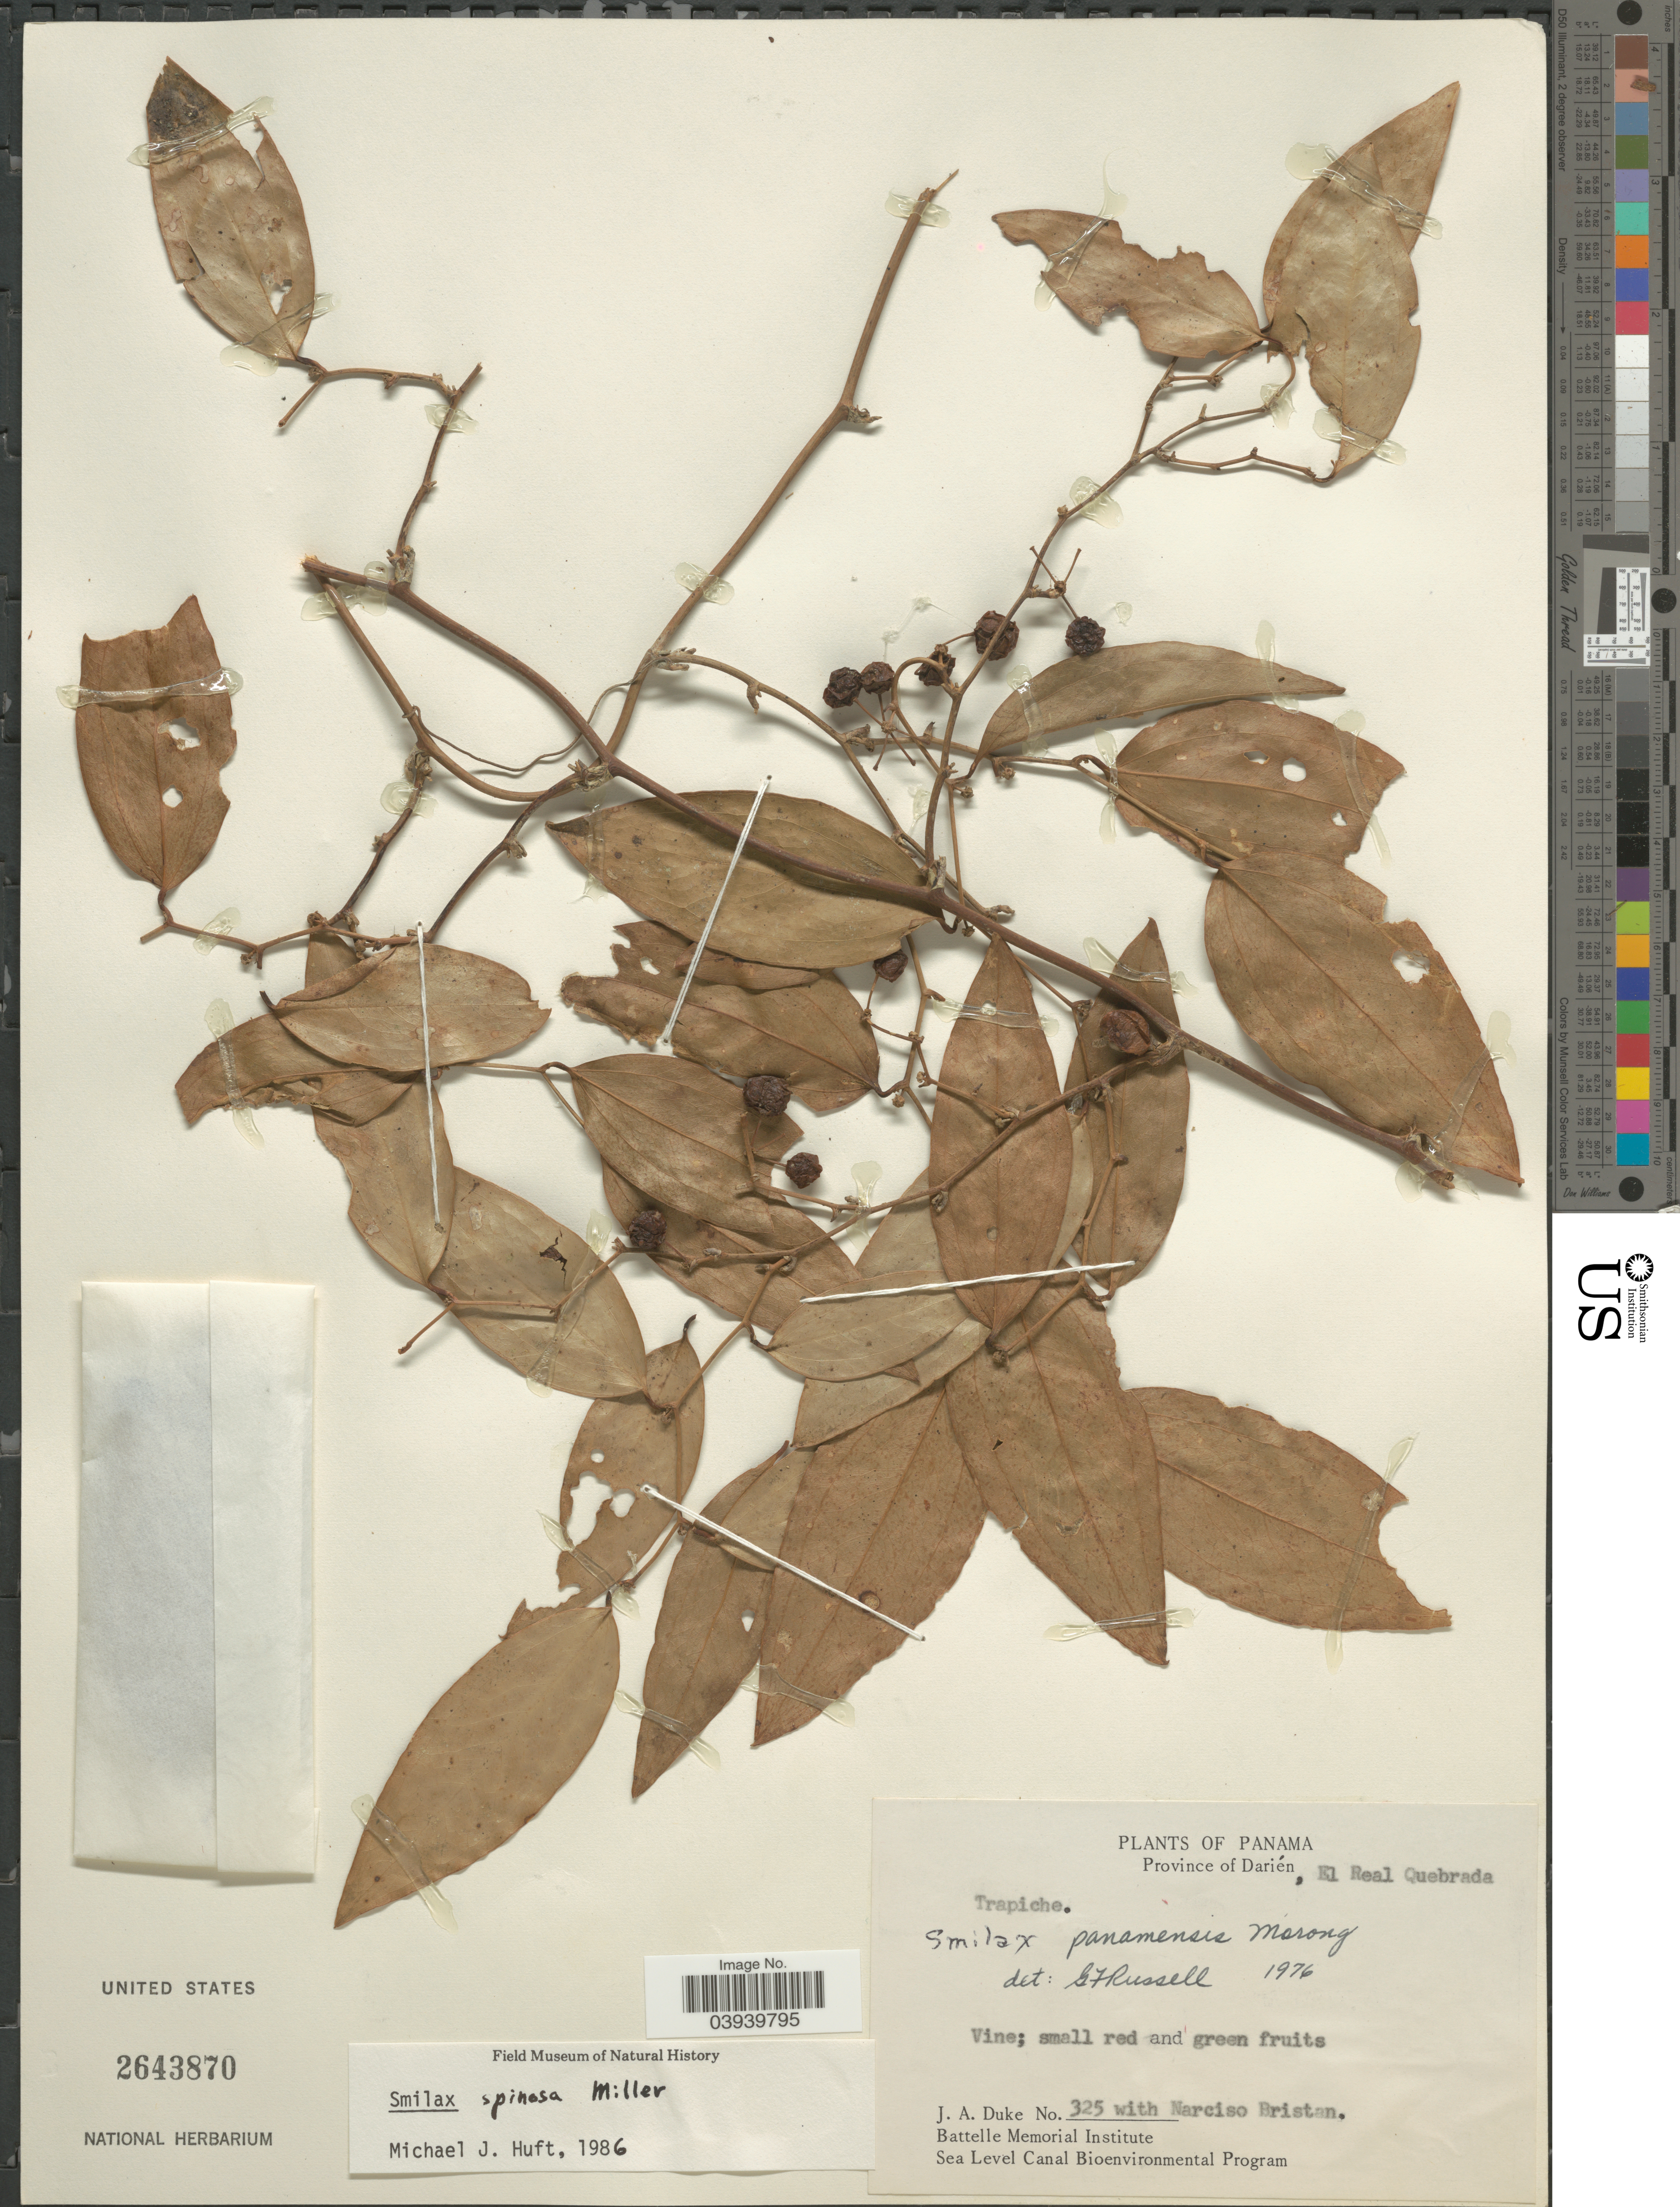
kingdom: Plantae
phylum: Tracheophyta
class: Liliopsida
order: Liliales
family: Smilacaceae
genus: Smilax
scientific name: Smilax spinosa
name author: Mill.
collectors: J. A. Duke & N. Bristan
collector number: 325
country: Panama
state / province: Darien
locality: El Real Quebrada.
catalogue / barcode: US 2643870